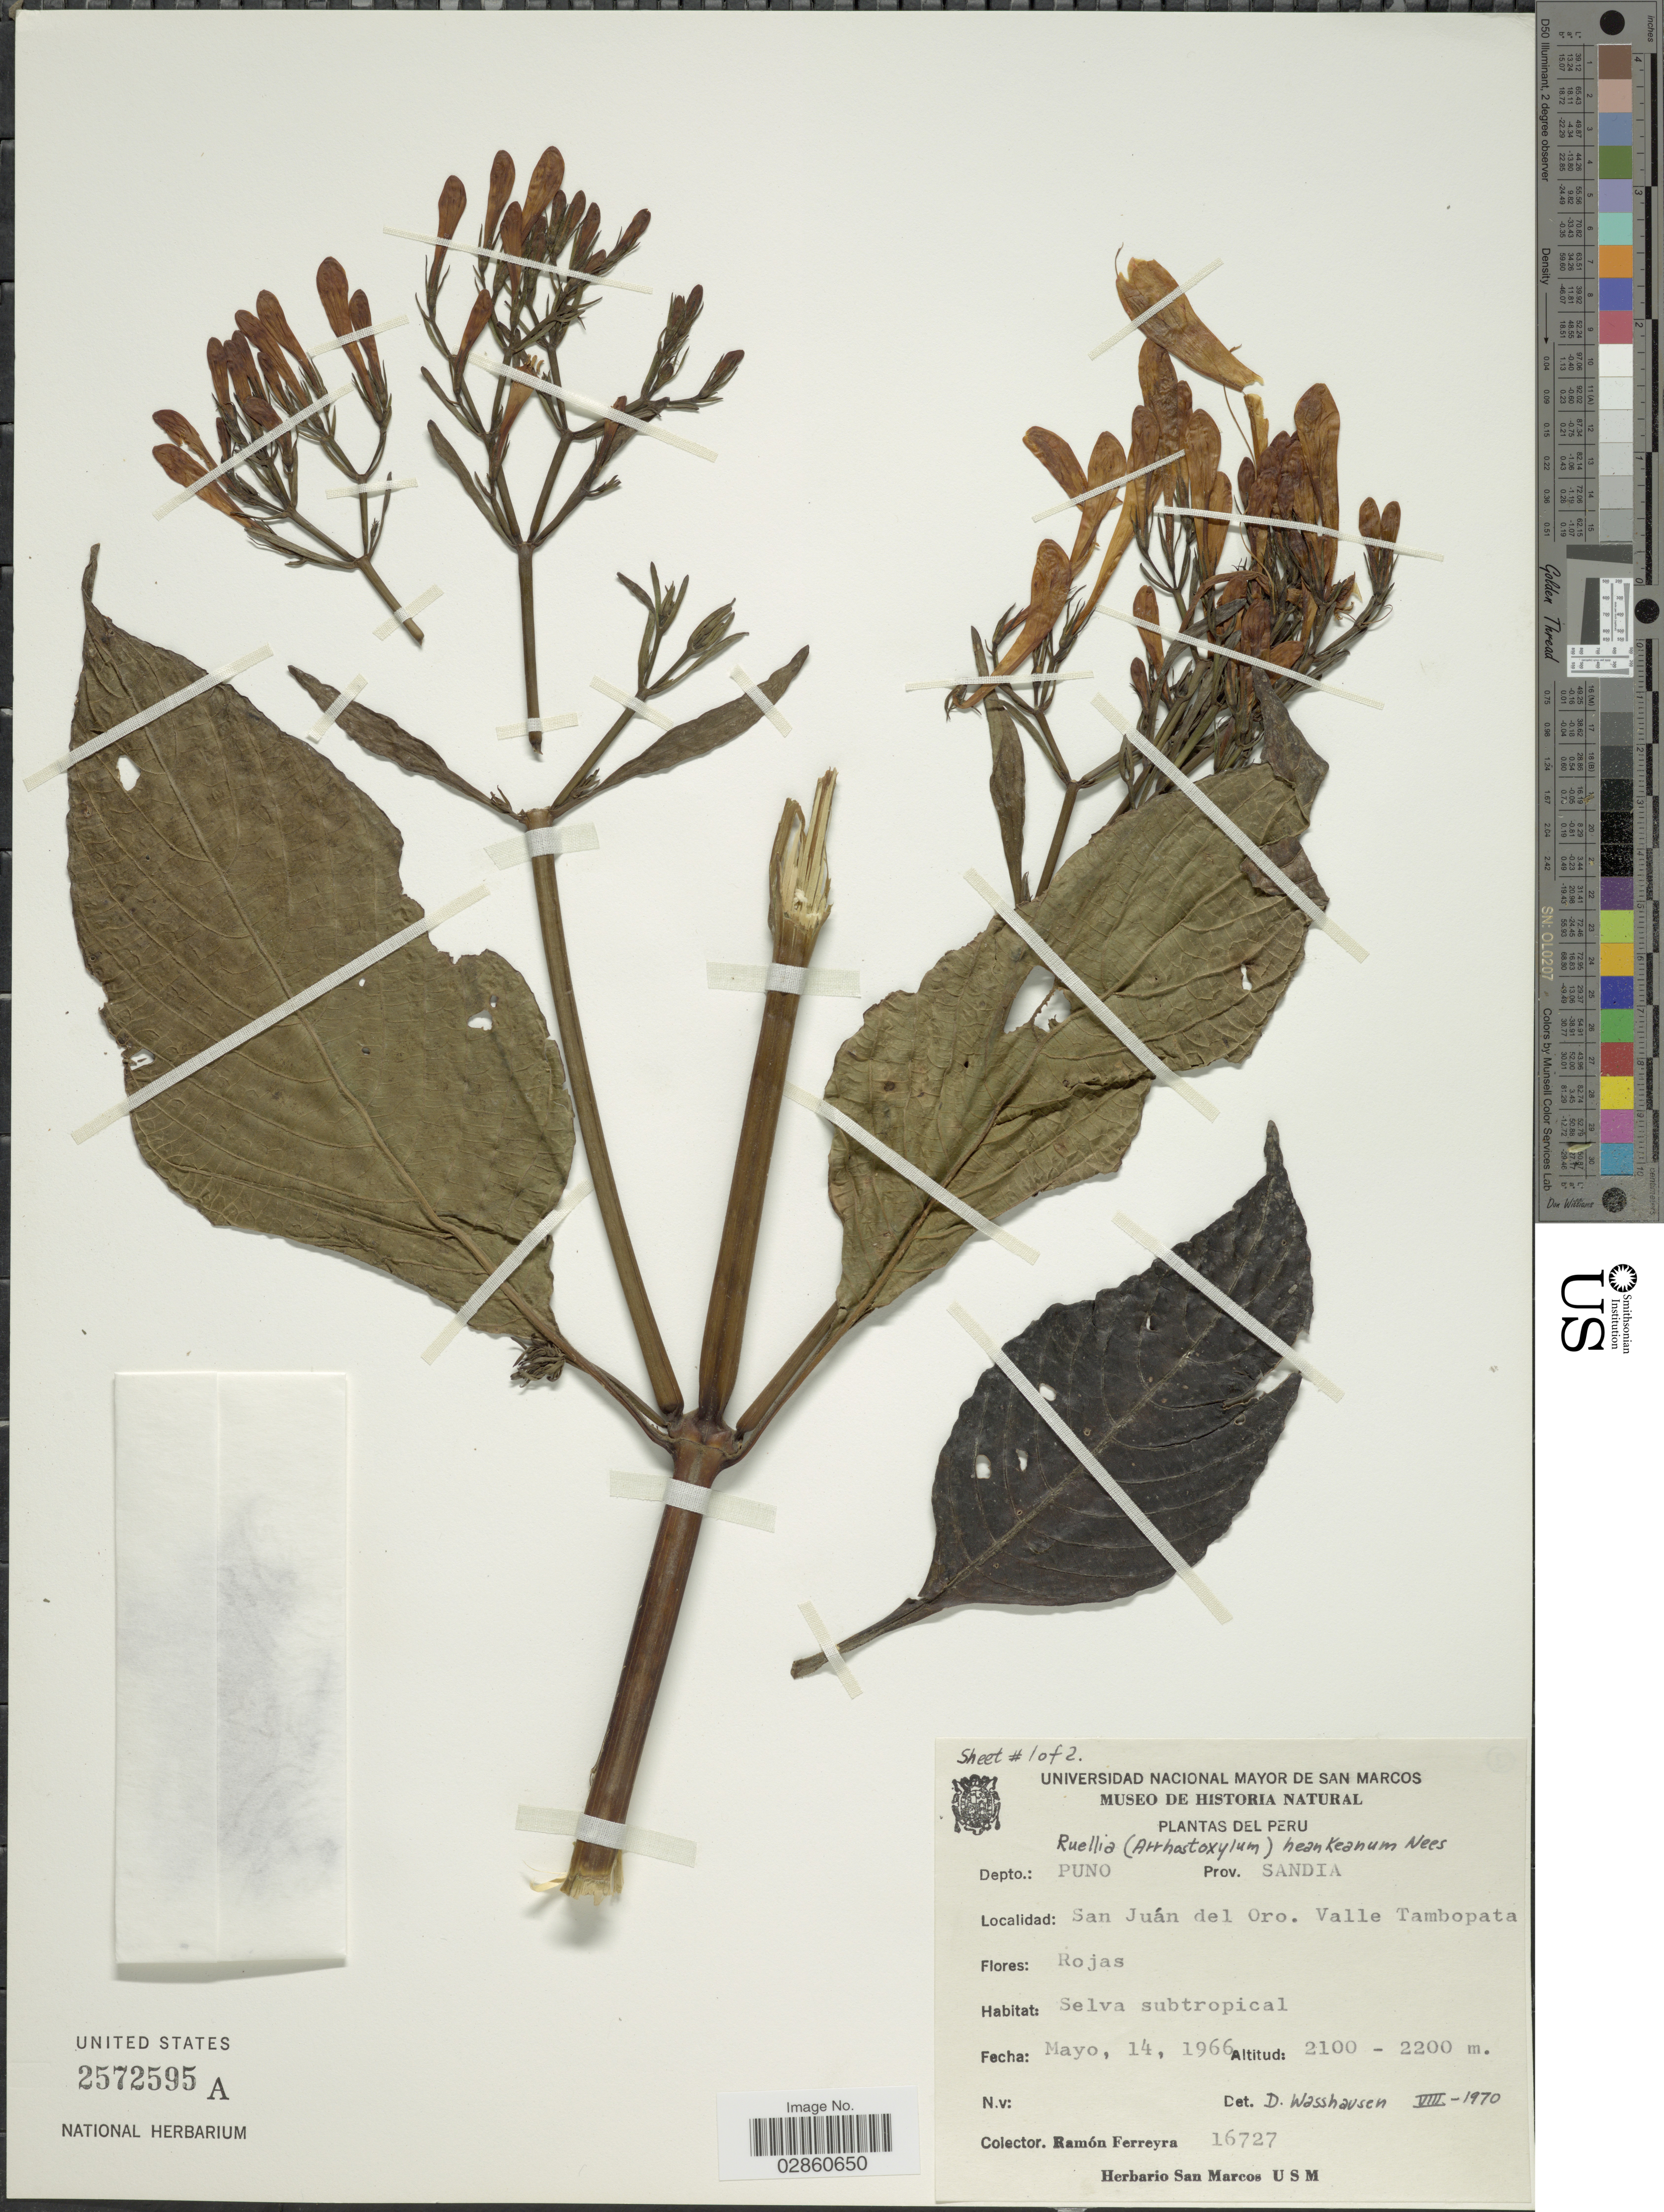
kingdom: Plantae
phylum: Tracheophyta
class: Magnoliopsida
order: Lamiales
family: Acanthaceae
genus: Ruellia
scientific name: Ruellia haenkeana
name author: (Nees) Wassh.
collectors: R. A. Ferreyra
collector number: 16727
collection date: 1966-05-14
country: Peru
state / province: Puno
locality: Depto.: Puno. Prov. Sandia. San Juán del Oro. Valle Tambopata.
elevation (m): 2100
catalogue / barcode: US 2572595A